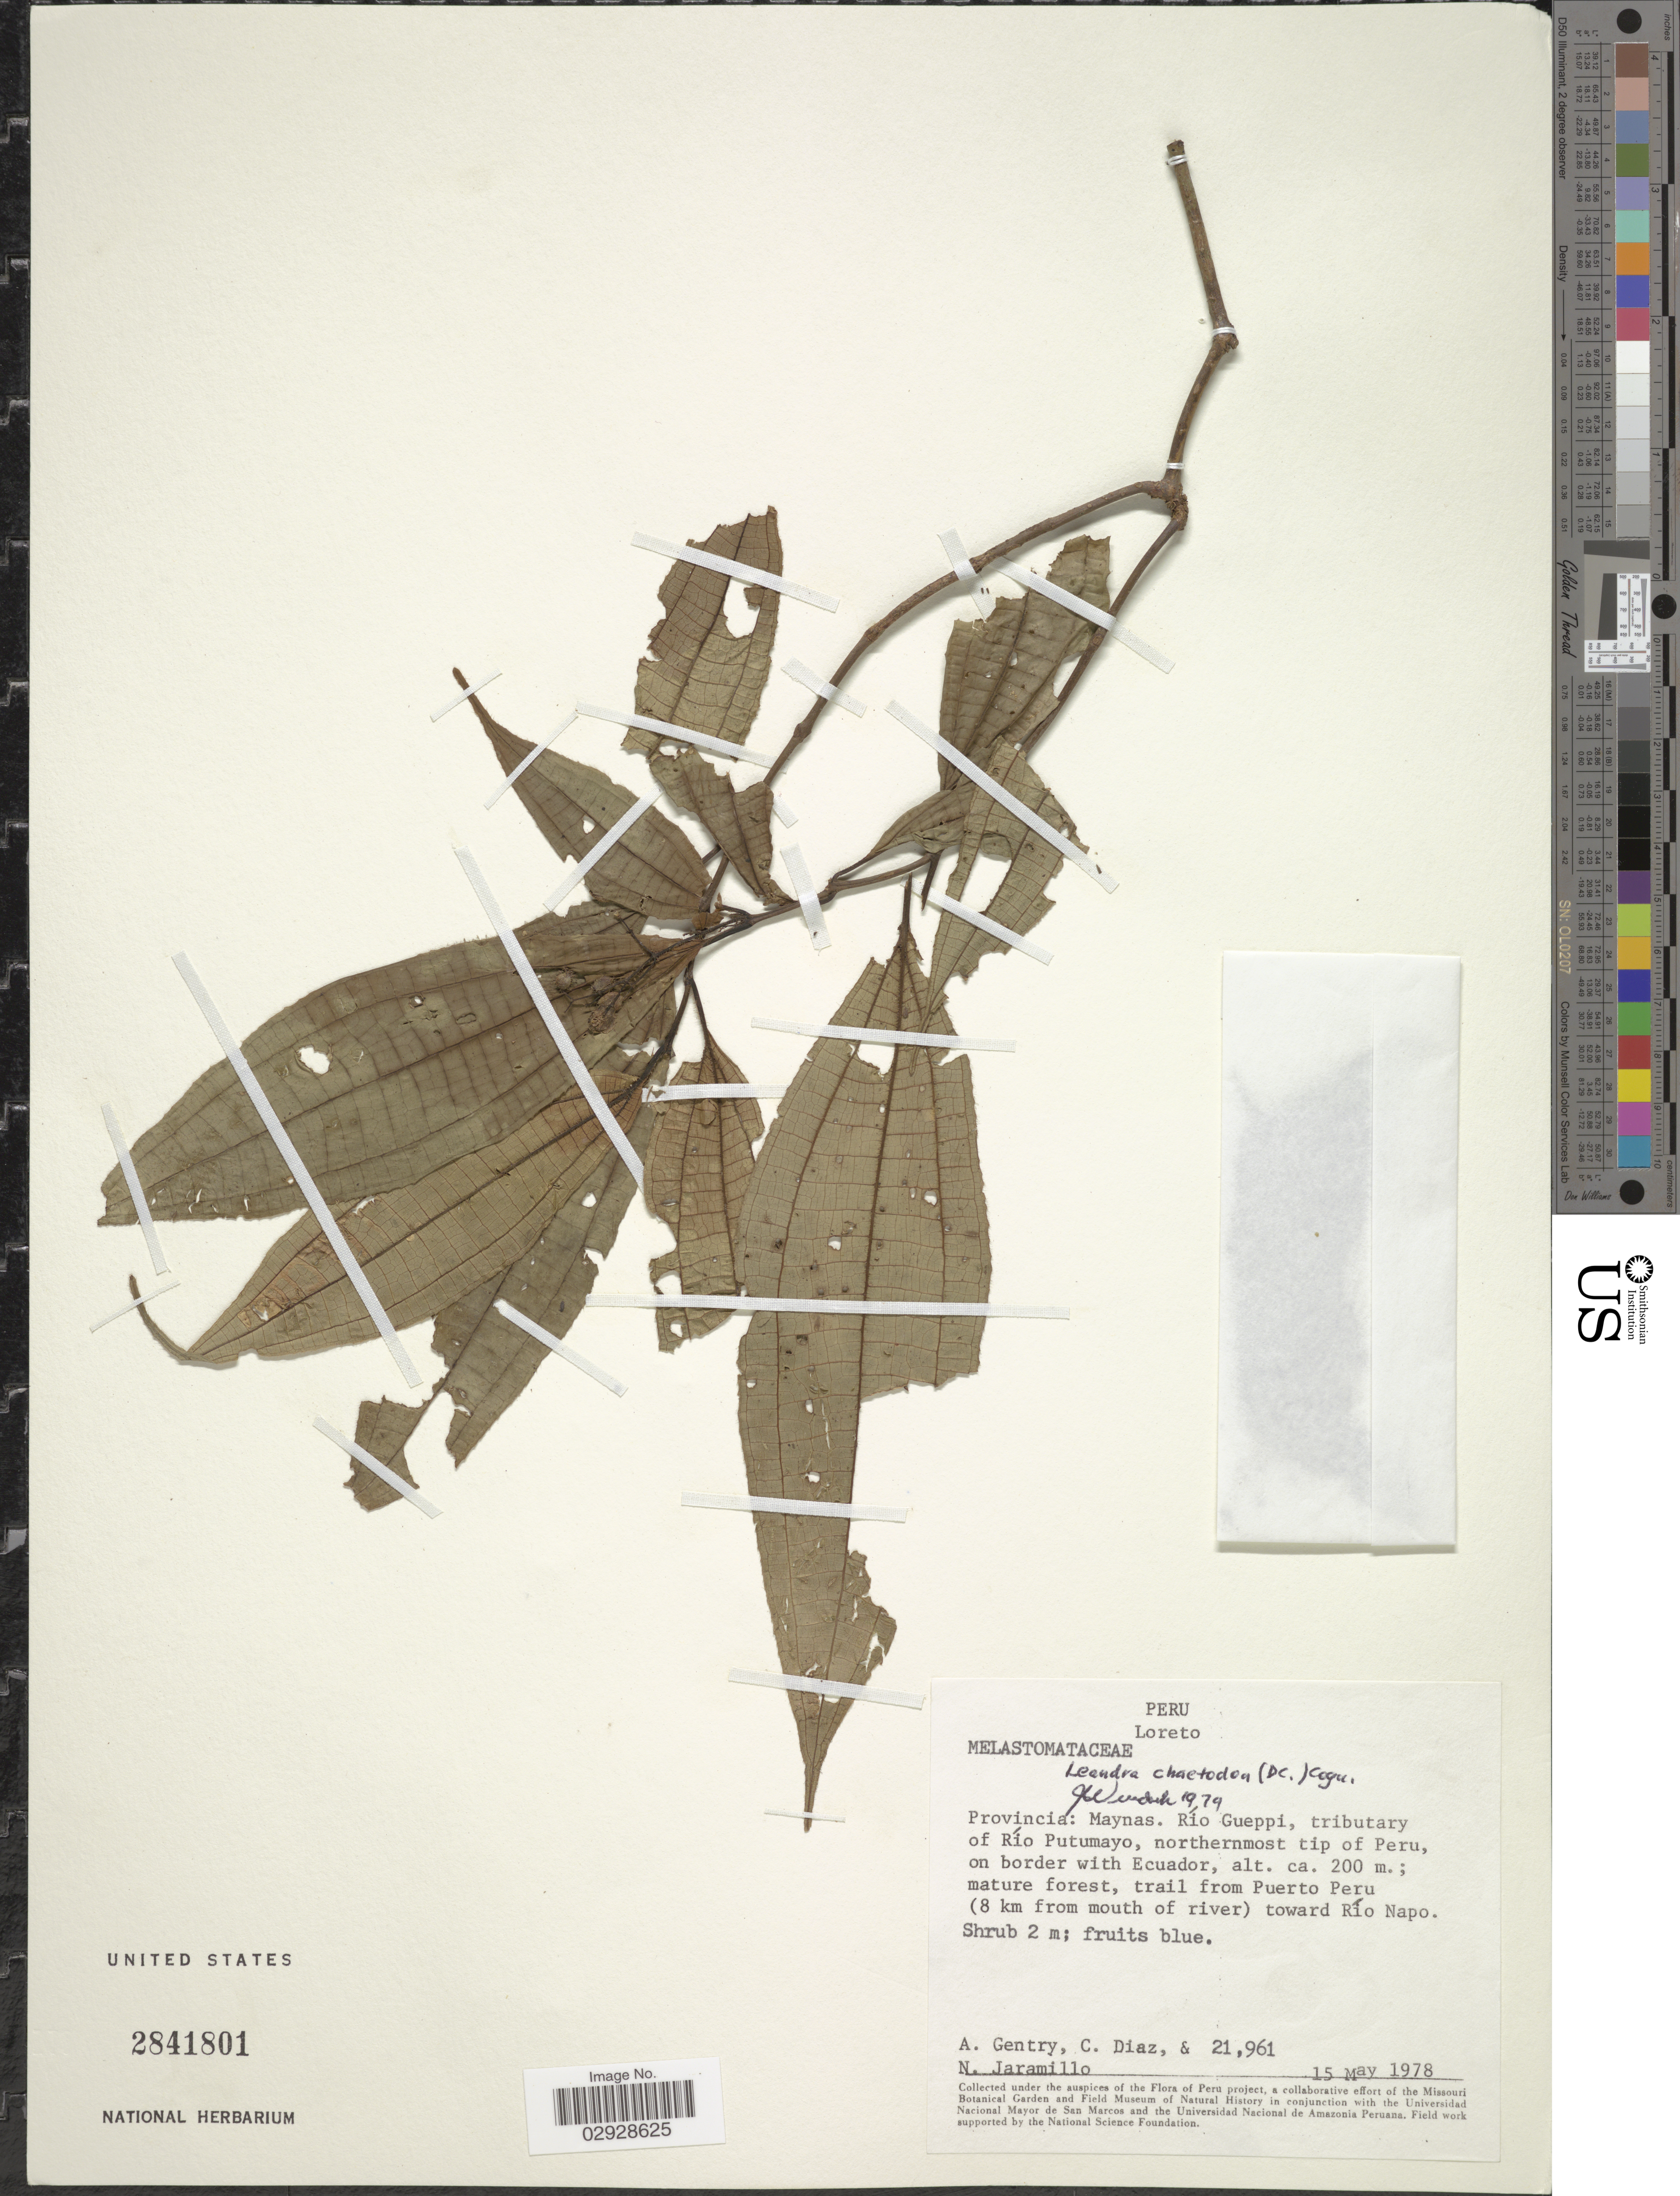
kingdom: Plantae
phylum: Tracheophyta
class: Magnoliopsida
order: Myrtales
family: Melastomataceae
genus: Leandra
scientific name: Leandra chaetodon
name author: (DC.) Cogn.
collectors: A. H. Gentry, C. Díaz & N. Jaramillo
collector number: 21961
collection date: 1978-05-15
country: Peru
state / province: Loreto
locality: Provincia: Maynas. Río Gueppi, tributary of Río Putumayo, northernmost trip of Peru, on border with Ecuador, mature forest, trail from Puerto Peru (8 km from mouth of river) toward Río Napo.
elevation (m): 200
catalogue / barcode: US 2841801